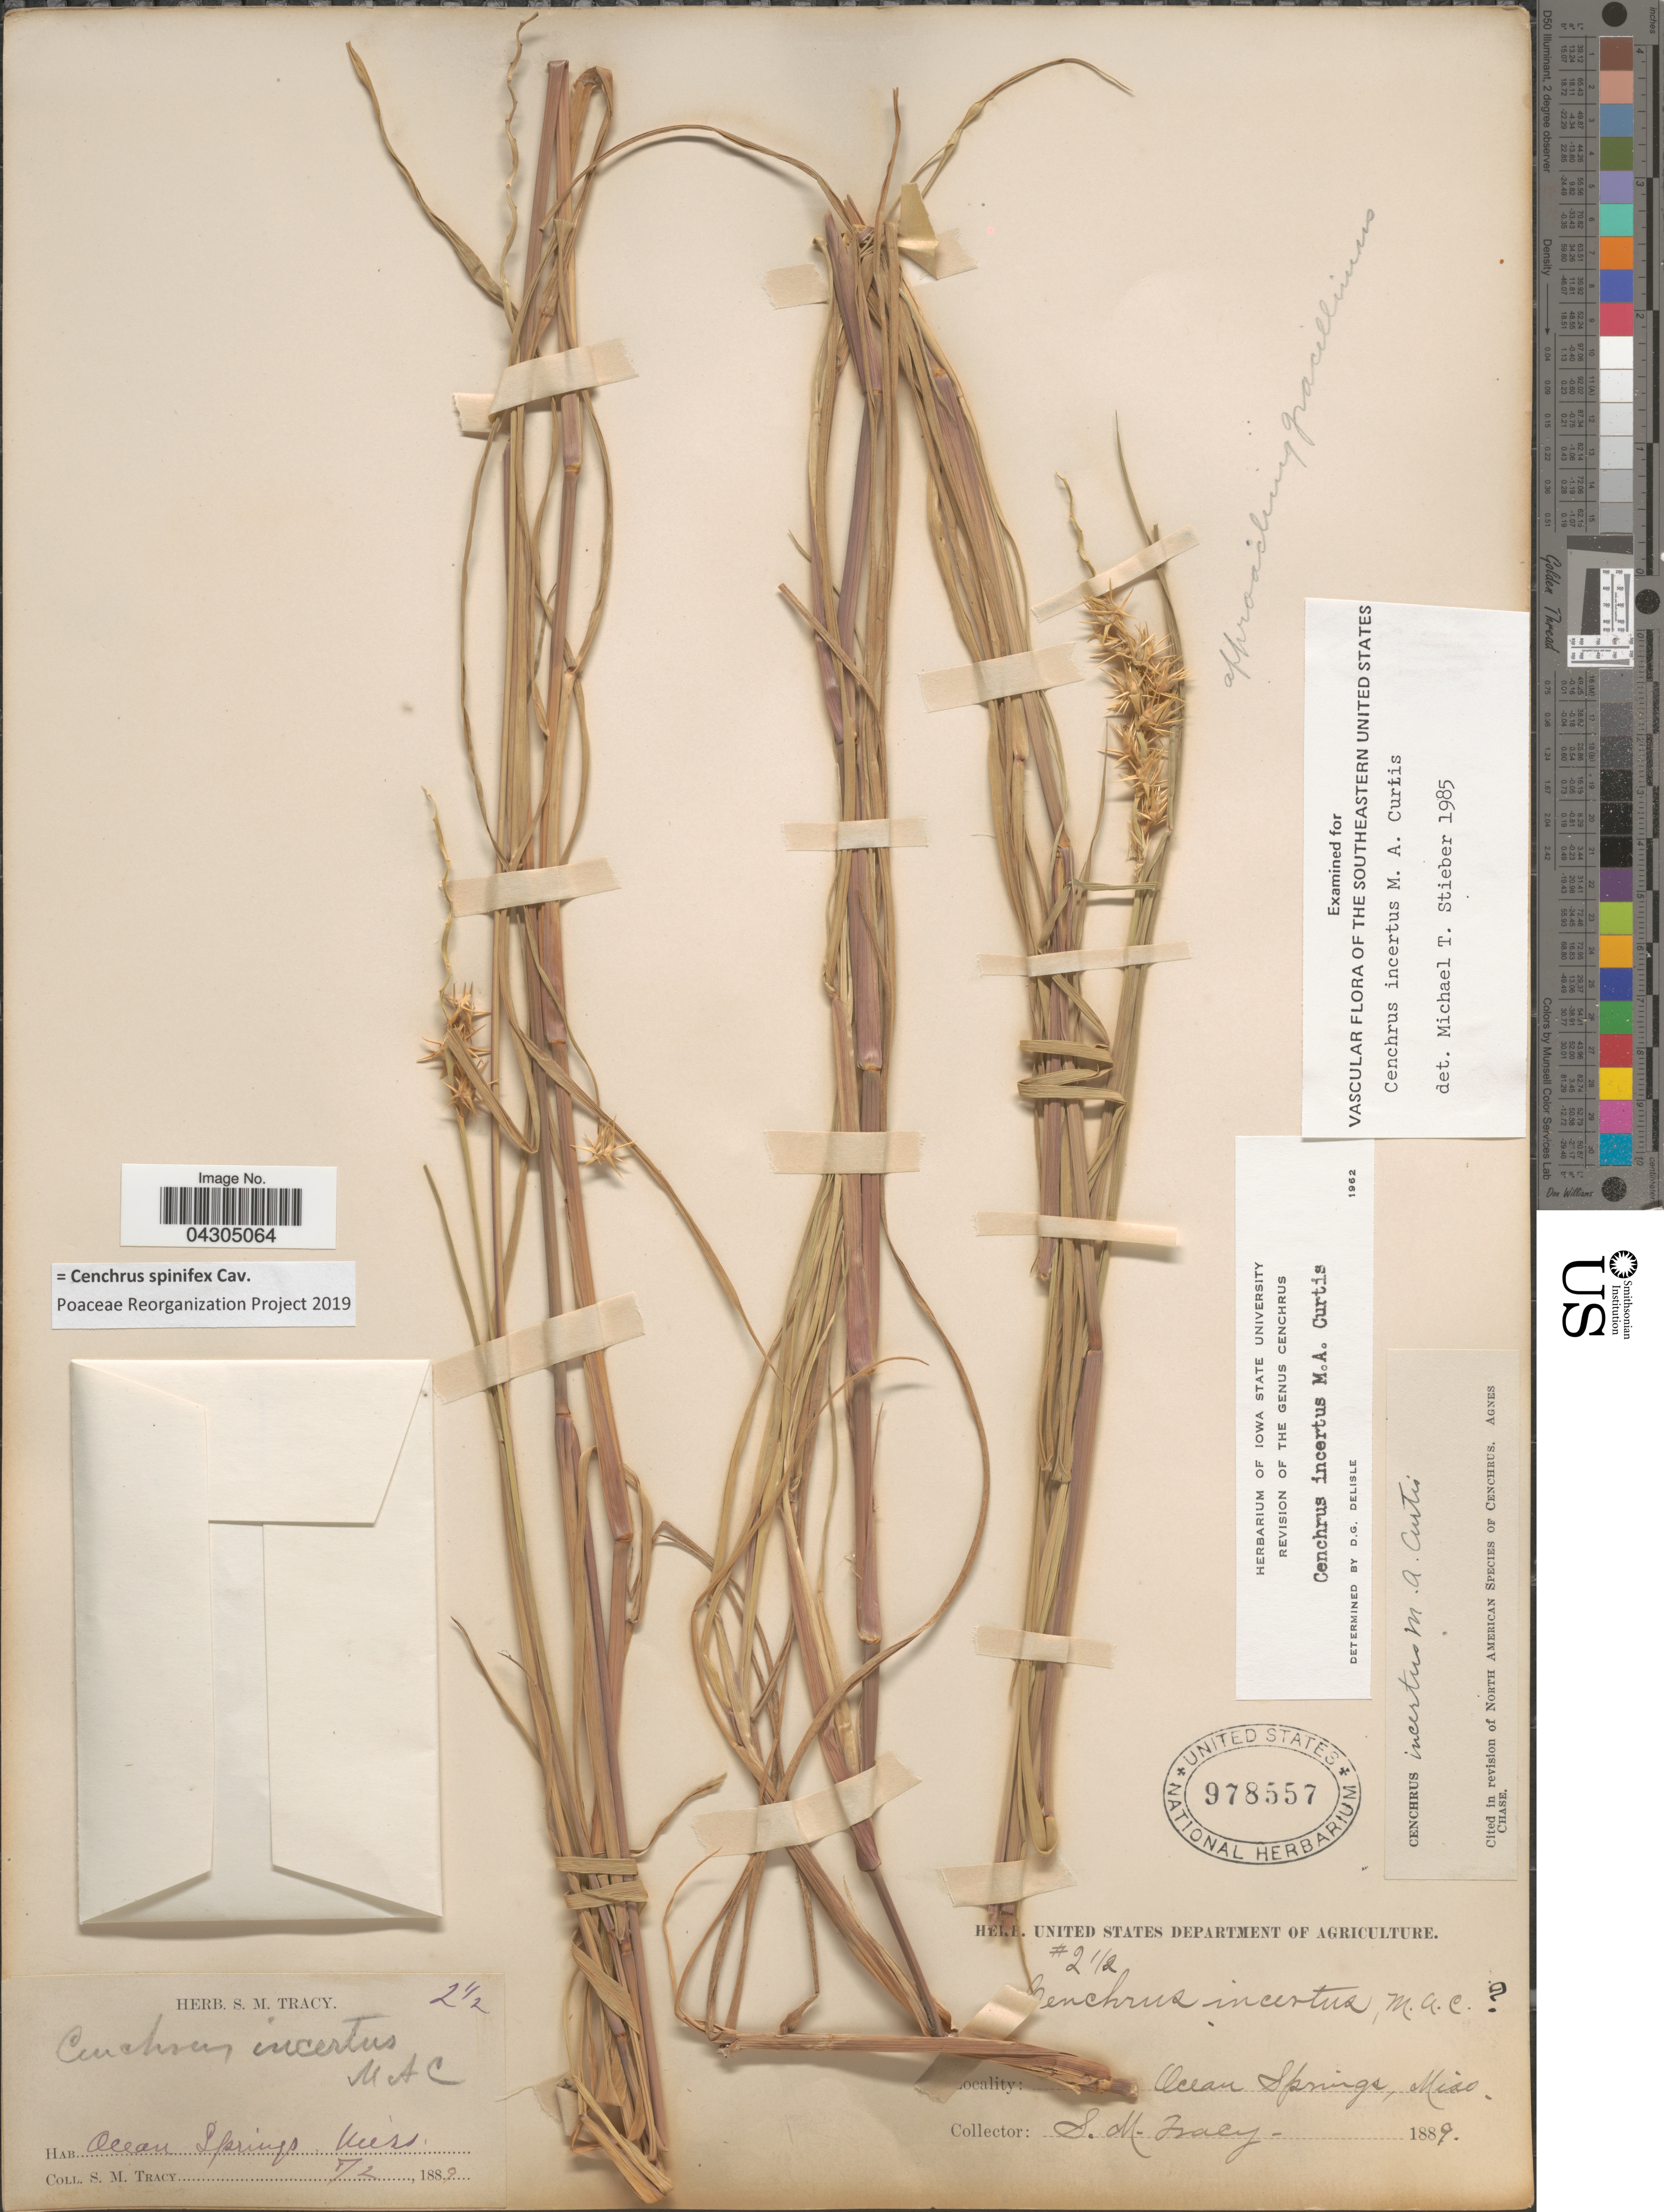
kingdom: Plantae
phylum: Tracheophyta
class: Liliopsida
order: Poales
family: Poaceae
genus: Cenchrus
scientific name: Cenchrus spinifex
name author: Cav.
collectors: S. M. Tracy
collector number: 2½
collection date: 1889-08-02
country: United States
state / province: Mississippi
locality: Ocean Springs.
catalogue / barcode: US 978557